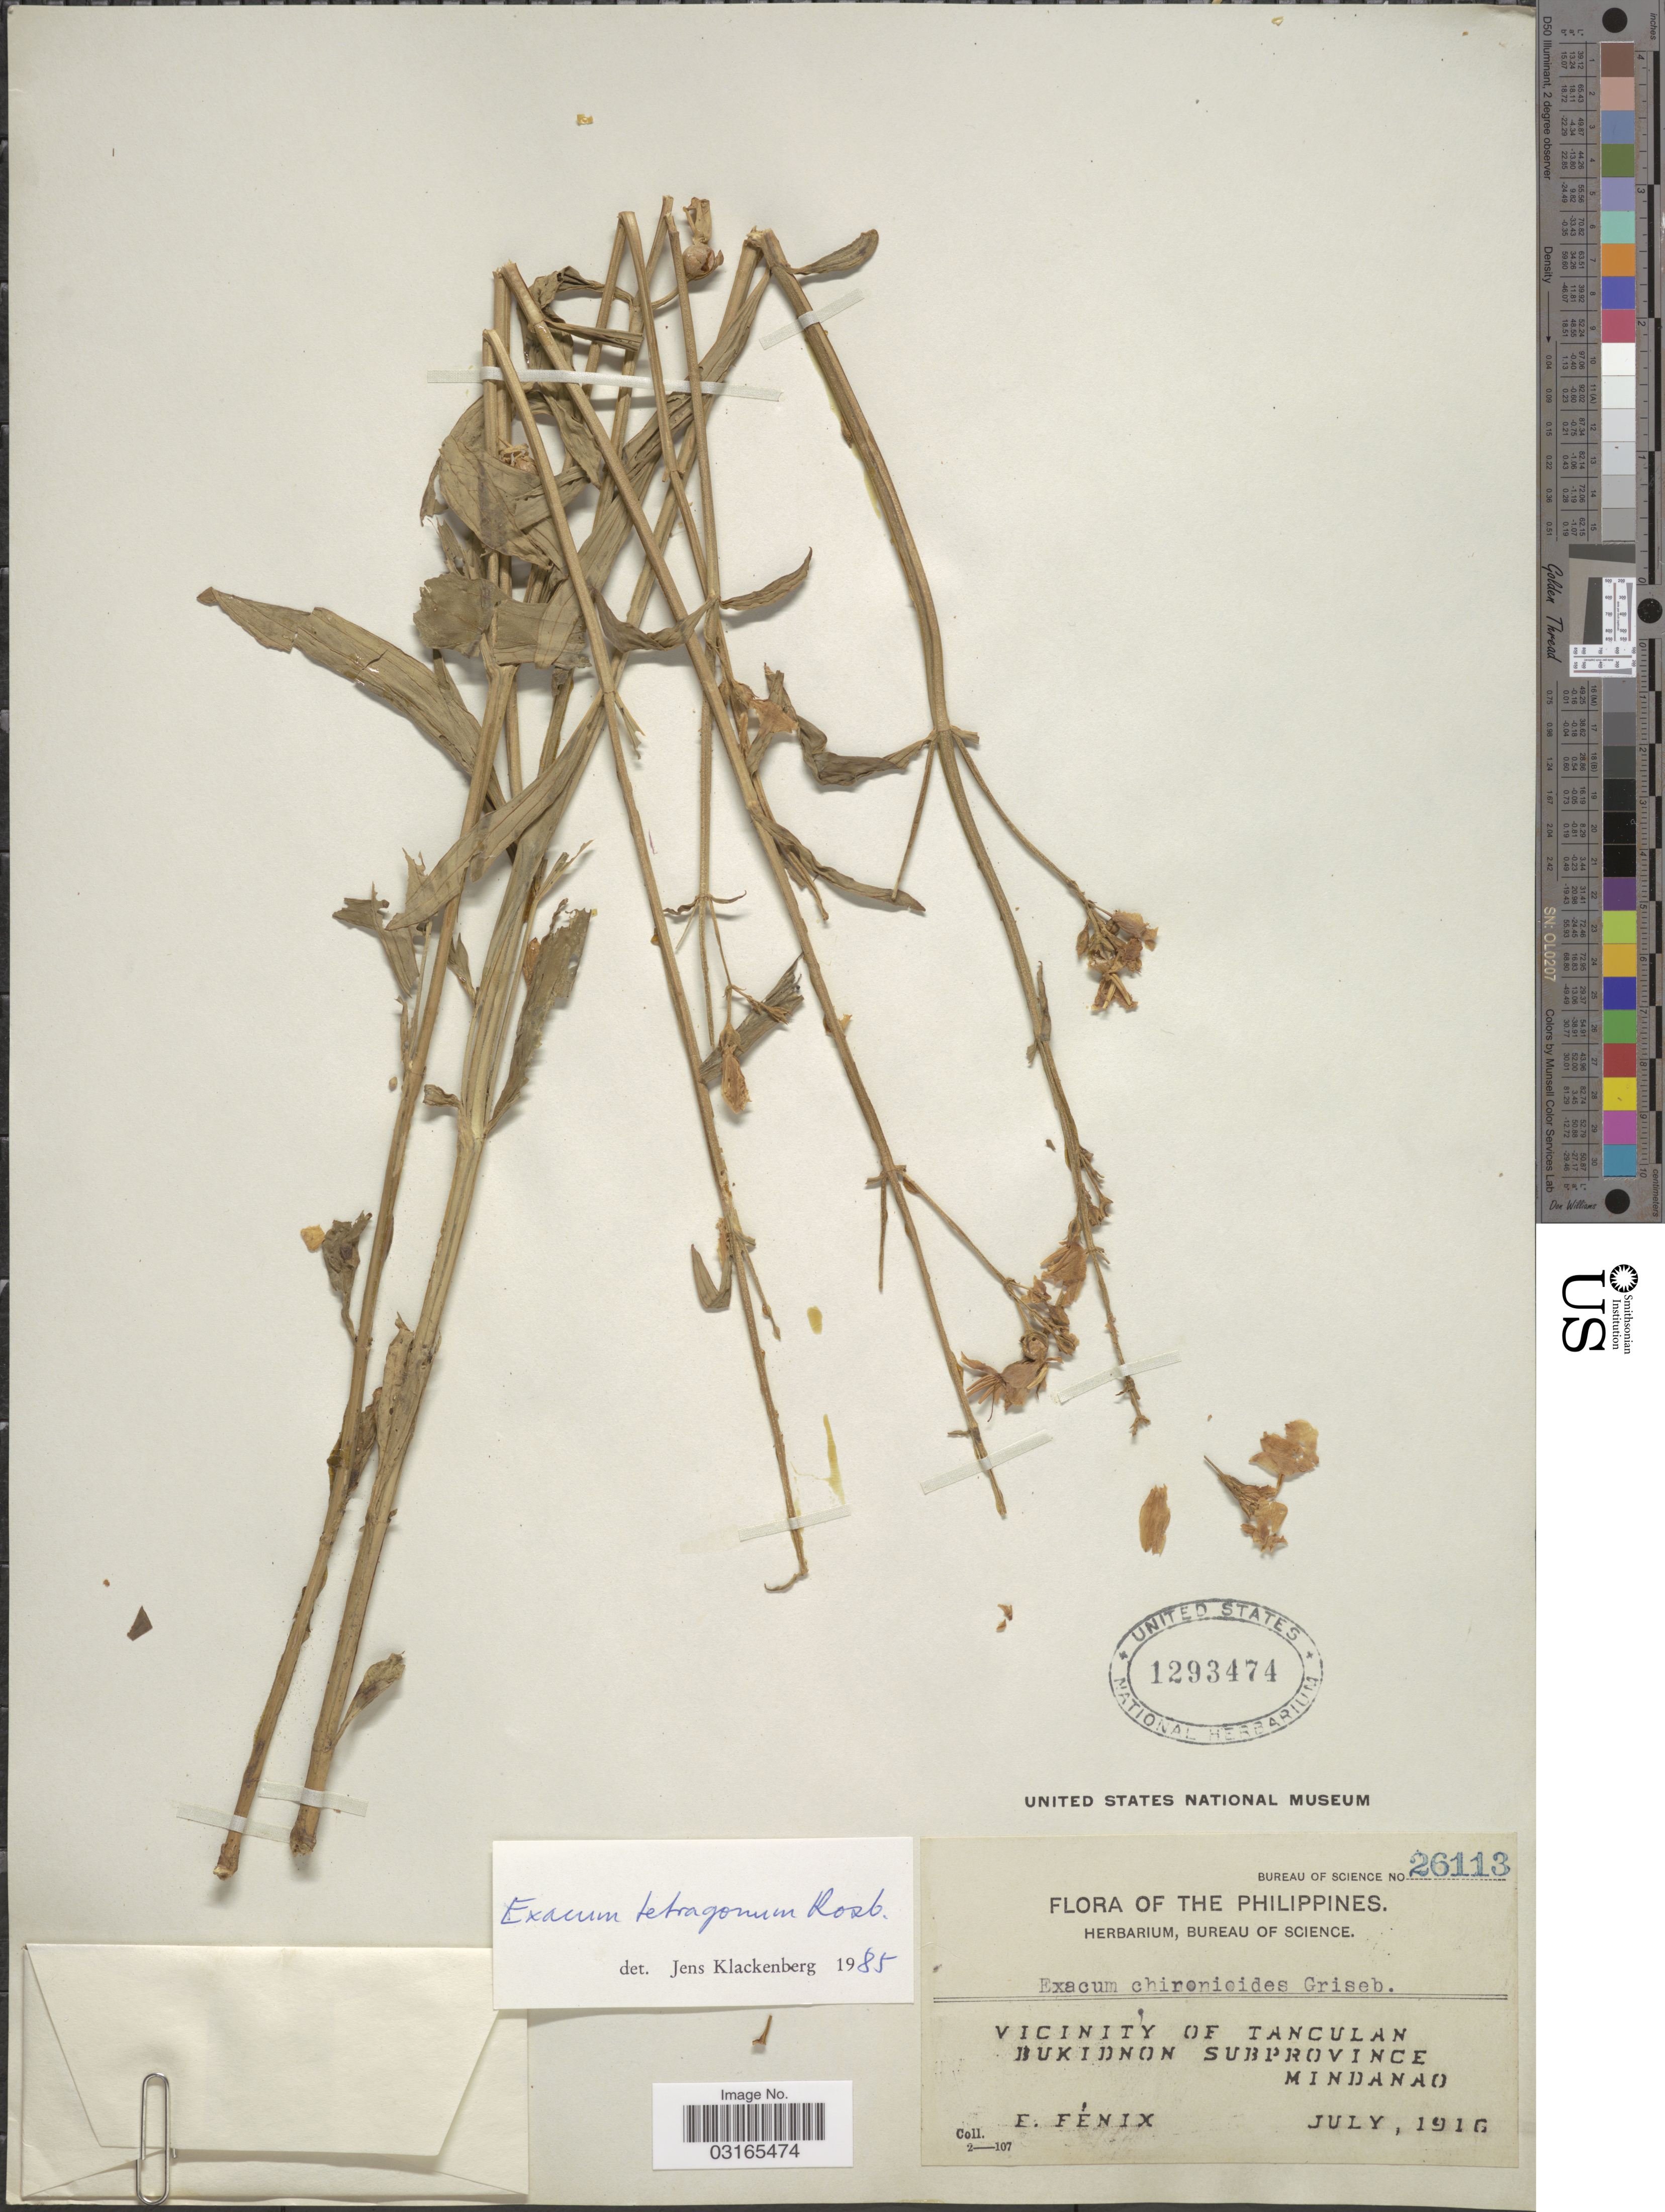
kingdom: Plantae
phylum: Tracheophyta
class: Magnoliopsida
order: Gentianales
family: Gentianaceae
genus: Exacum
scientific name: Exacum tetragonum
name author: Roxb.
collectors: E. Fénix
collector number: Bureau of Science 26113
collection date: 1916-07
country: Philippines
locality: Vicinity of Tanculan. Bukidnon Subprovince. Mindanao.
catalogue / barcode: US 1293474